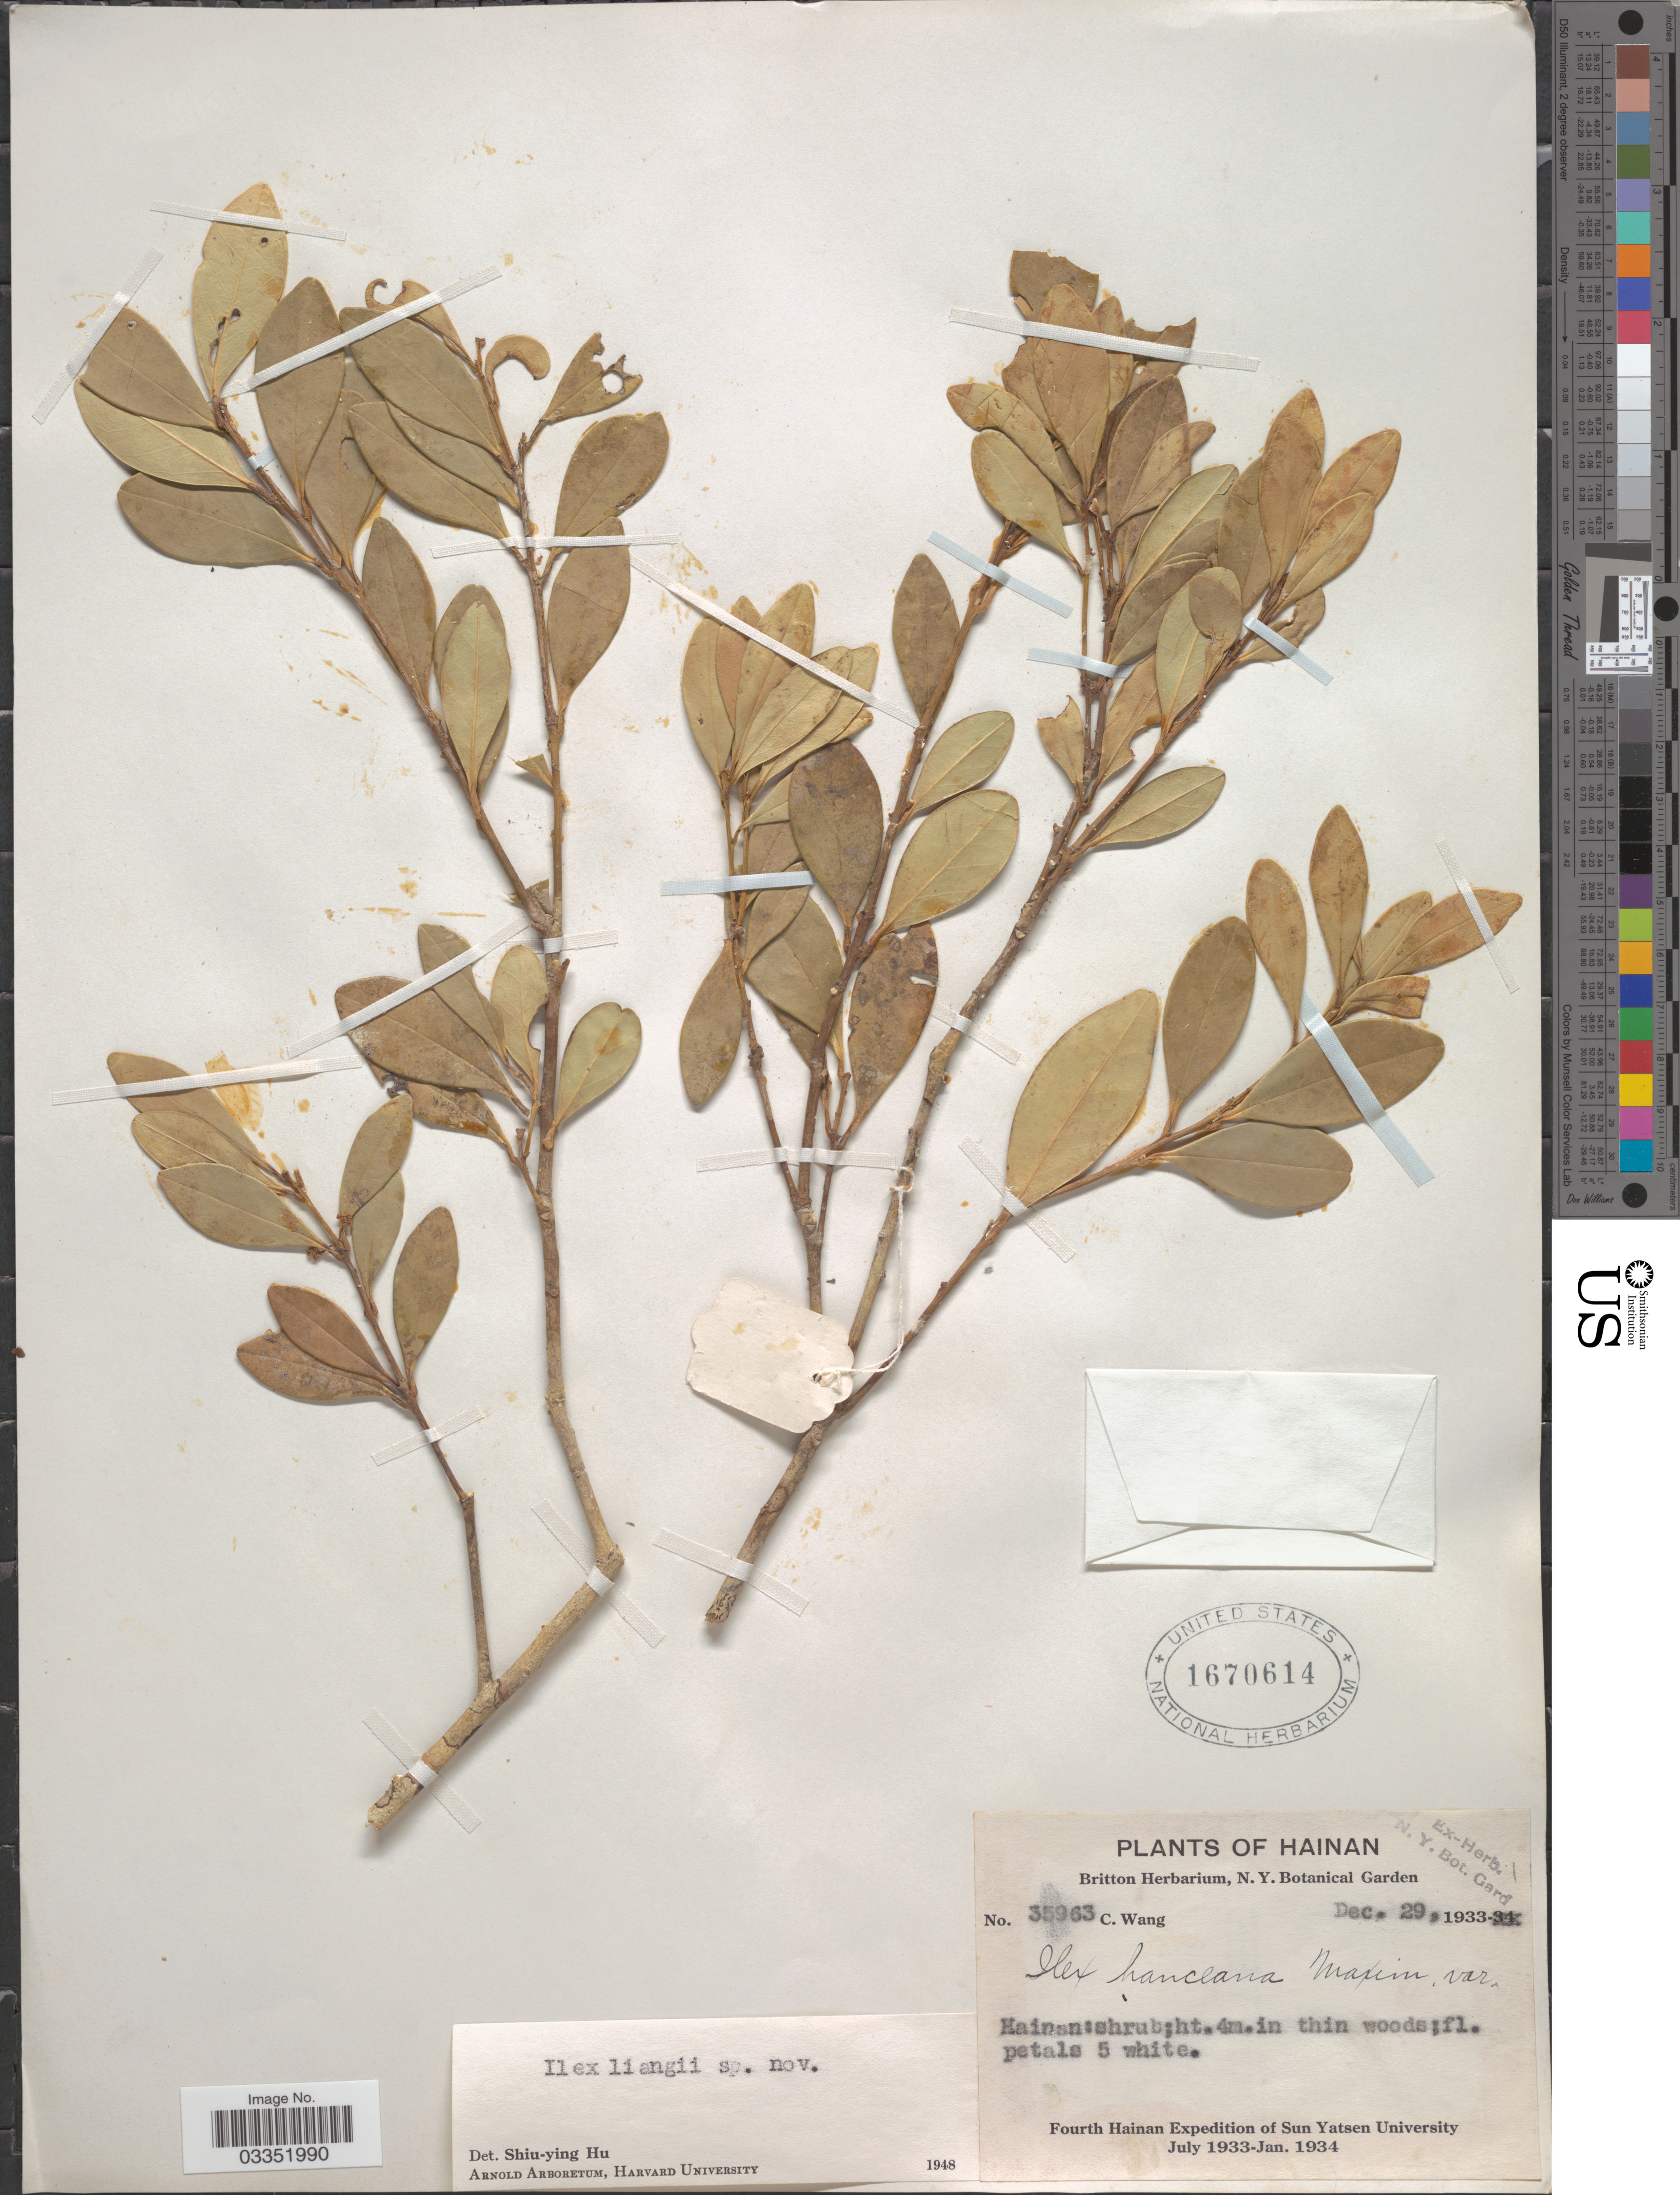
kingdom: Plantae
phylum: Tracheophyta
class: Magnoliopsida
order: Aquifoliales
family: Aquifoliaceae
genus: Ilex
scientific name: Ilex liangii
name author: S.Y. Hu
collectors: C. Wang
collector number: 35963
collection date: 1933-12-29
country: China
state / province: Hainan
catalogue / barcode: US 1670614